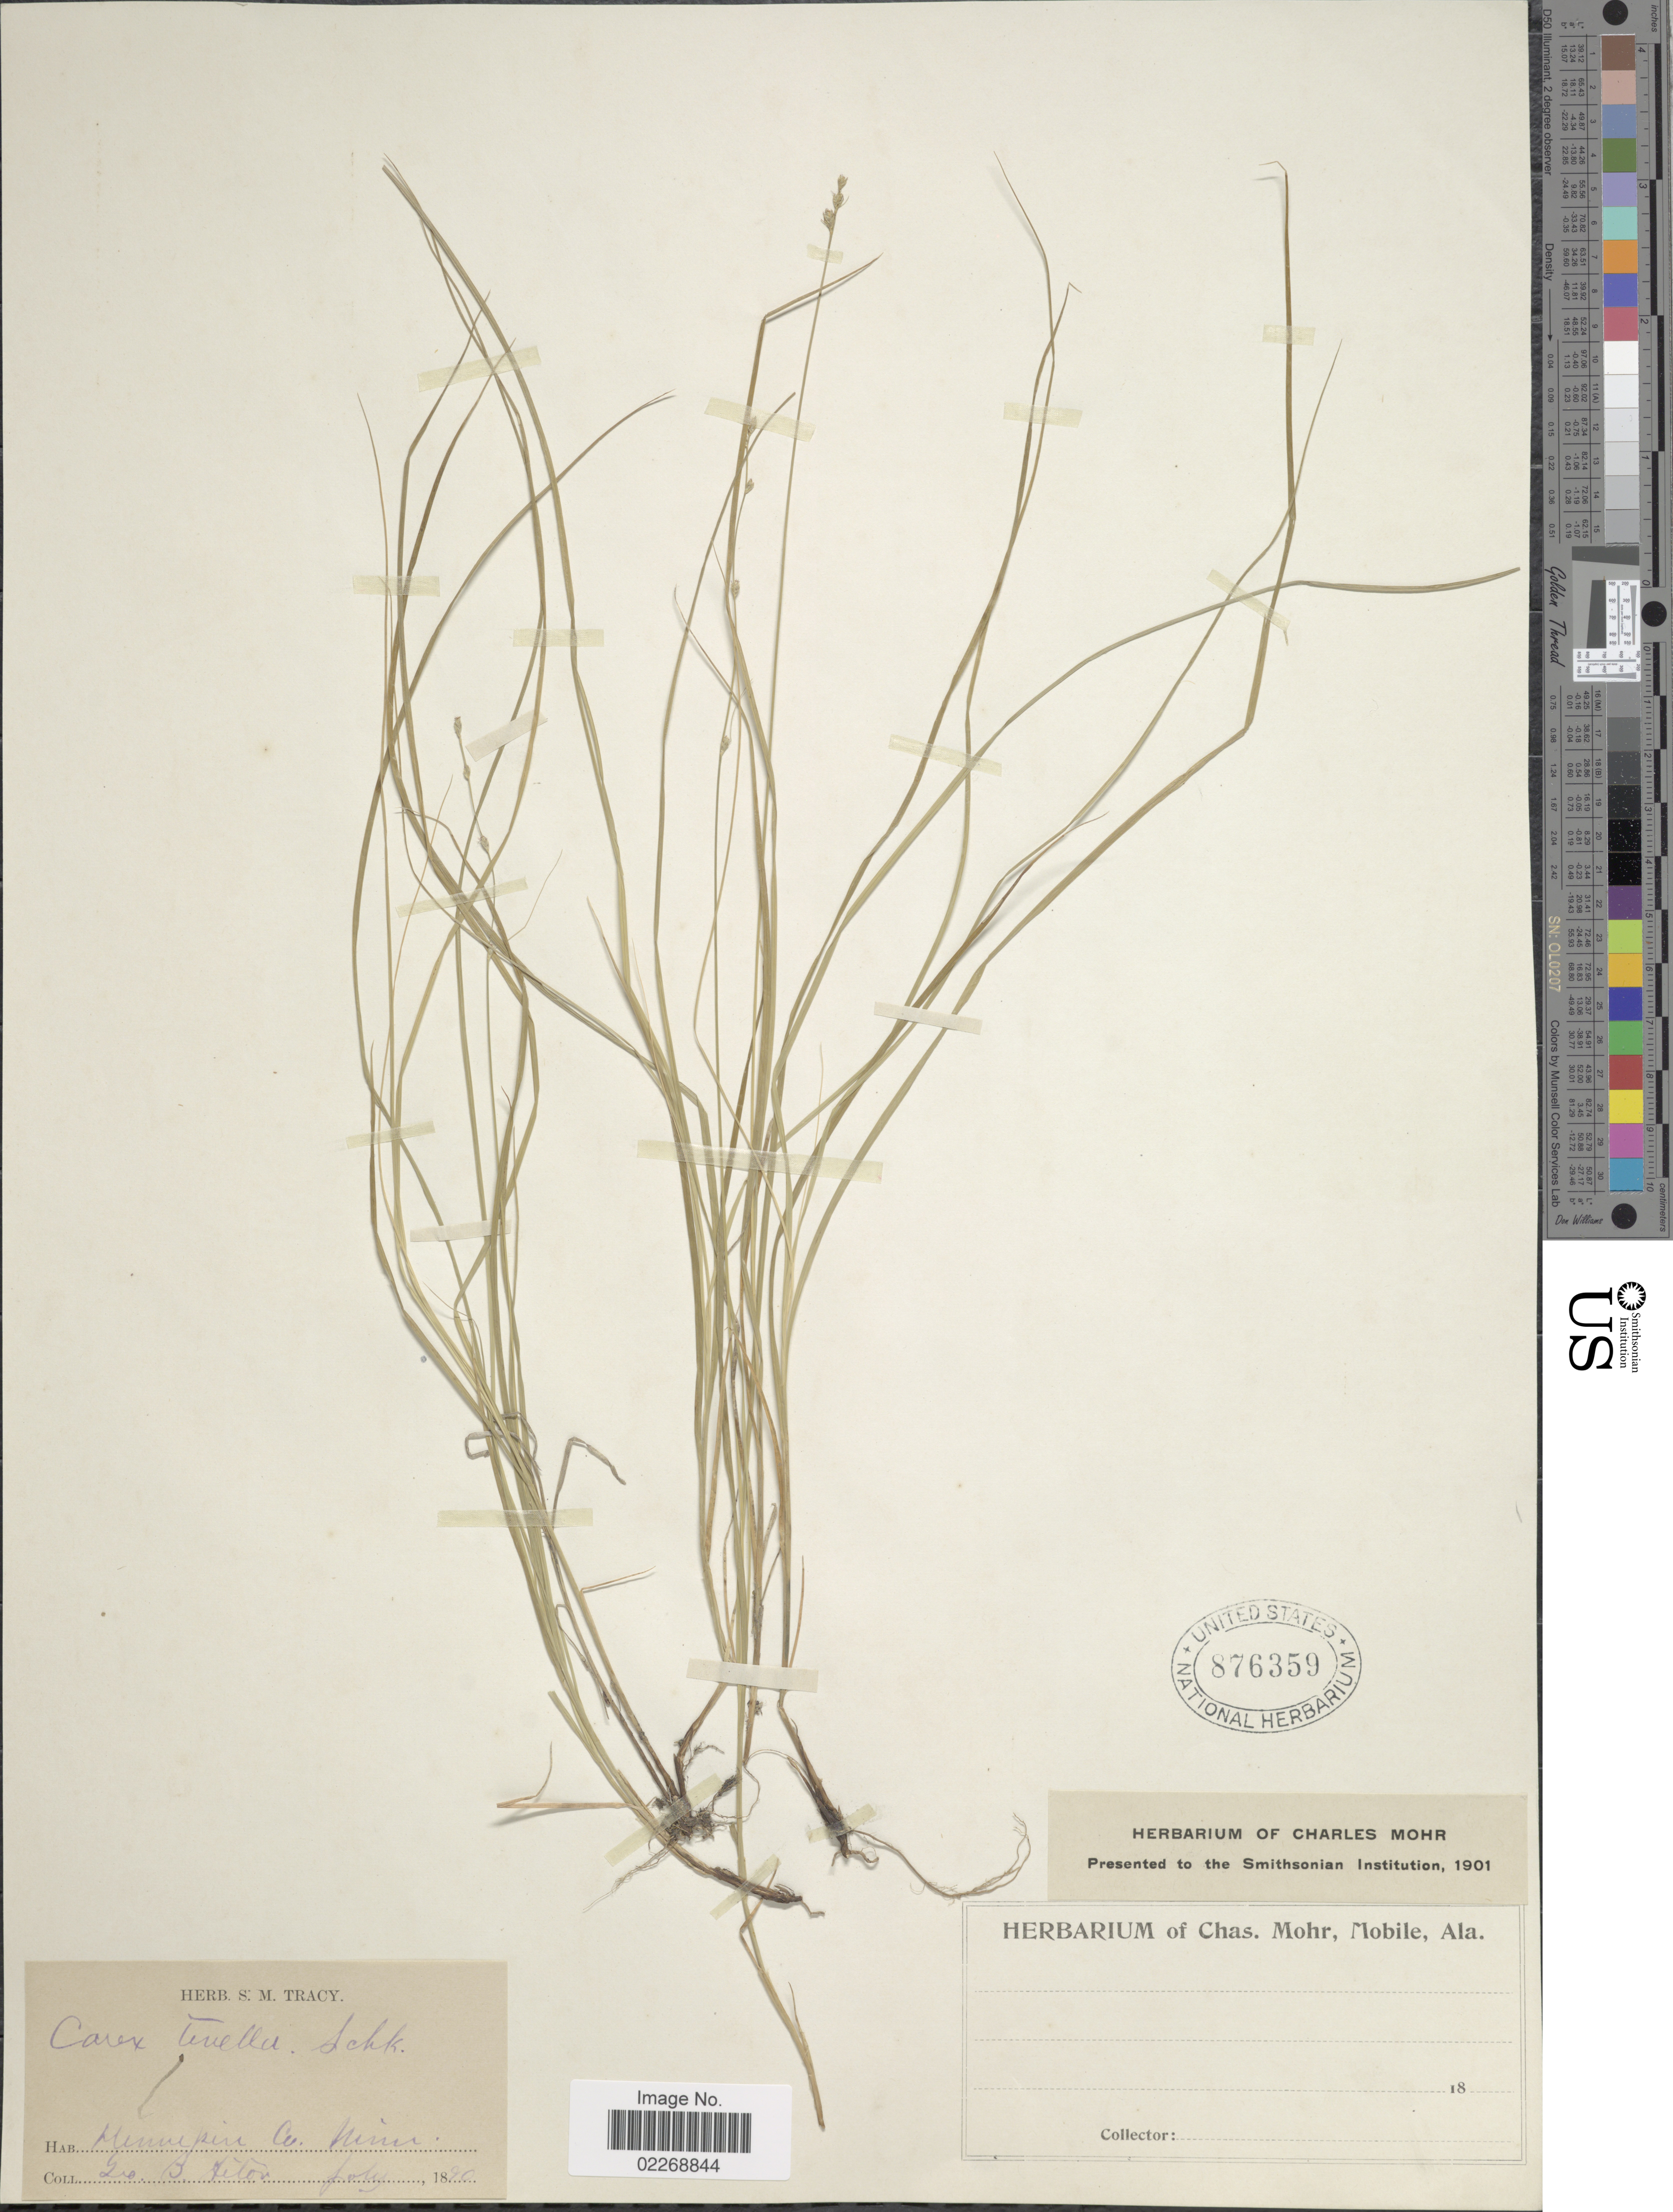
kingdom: Plantae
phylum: Tracheophyta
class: Liliopsida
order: Poales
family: Cyperaceae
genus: Carex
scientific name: Carex disperma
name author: Dewey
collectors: G. B. Aiton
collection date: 1890-07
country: United States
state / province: Minnesota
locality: Hennepin Co.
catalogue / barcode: US 876359